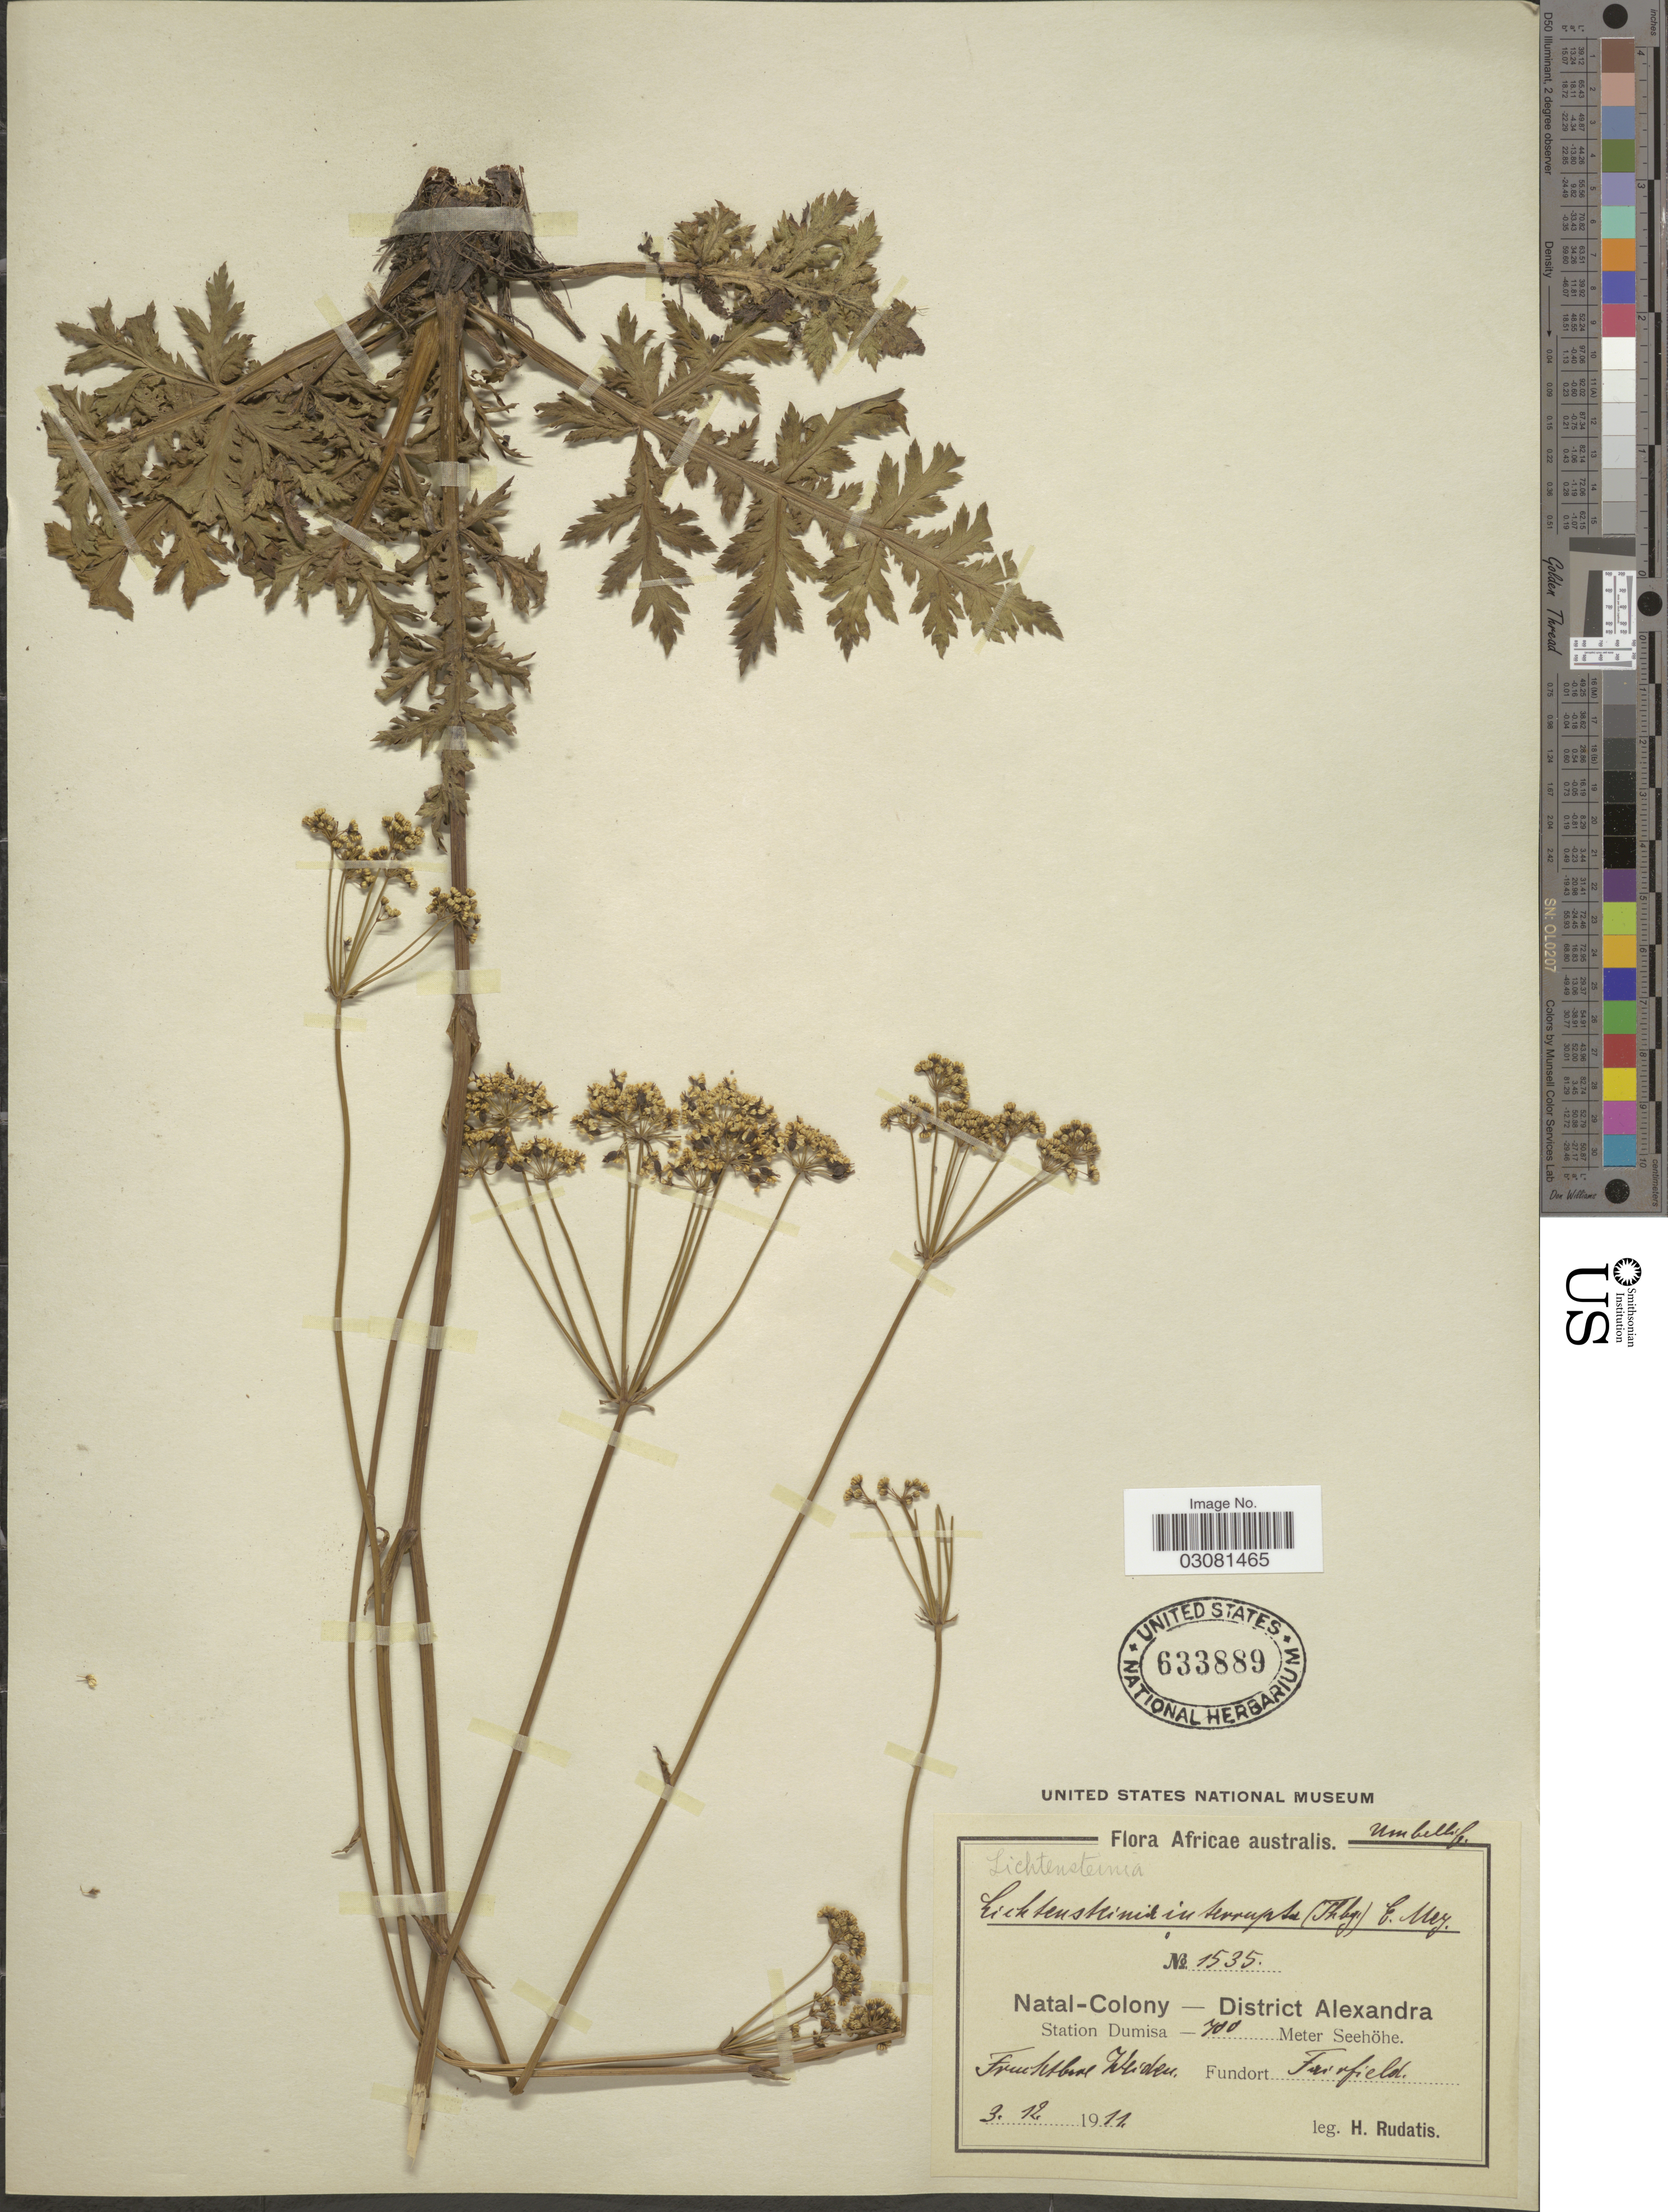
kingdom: Plantae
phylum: Tracheophyta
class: Magnoliopsida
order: Apiales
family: Apiaceae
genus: Lichtensteinia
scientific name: Lichtensteinia interrupta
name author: E. Mey.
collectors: H. Rudatis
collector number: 1535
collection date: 1911-12-03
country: South Africa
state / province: KwaZulu-Natal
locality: Natal-Colony - District Alexandra, Station Dumisa.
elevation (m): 700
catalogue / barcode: US 633889